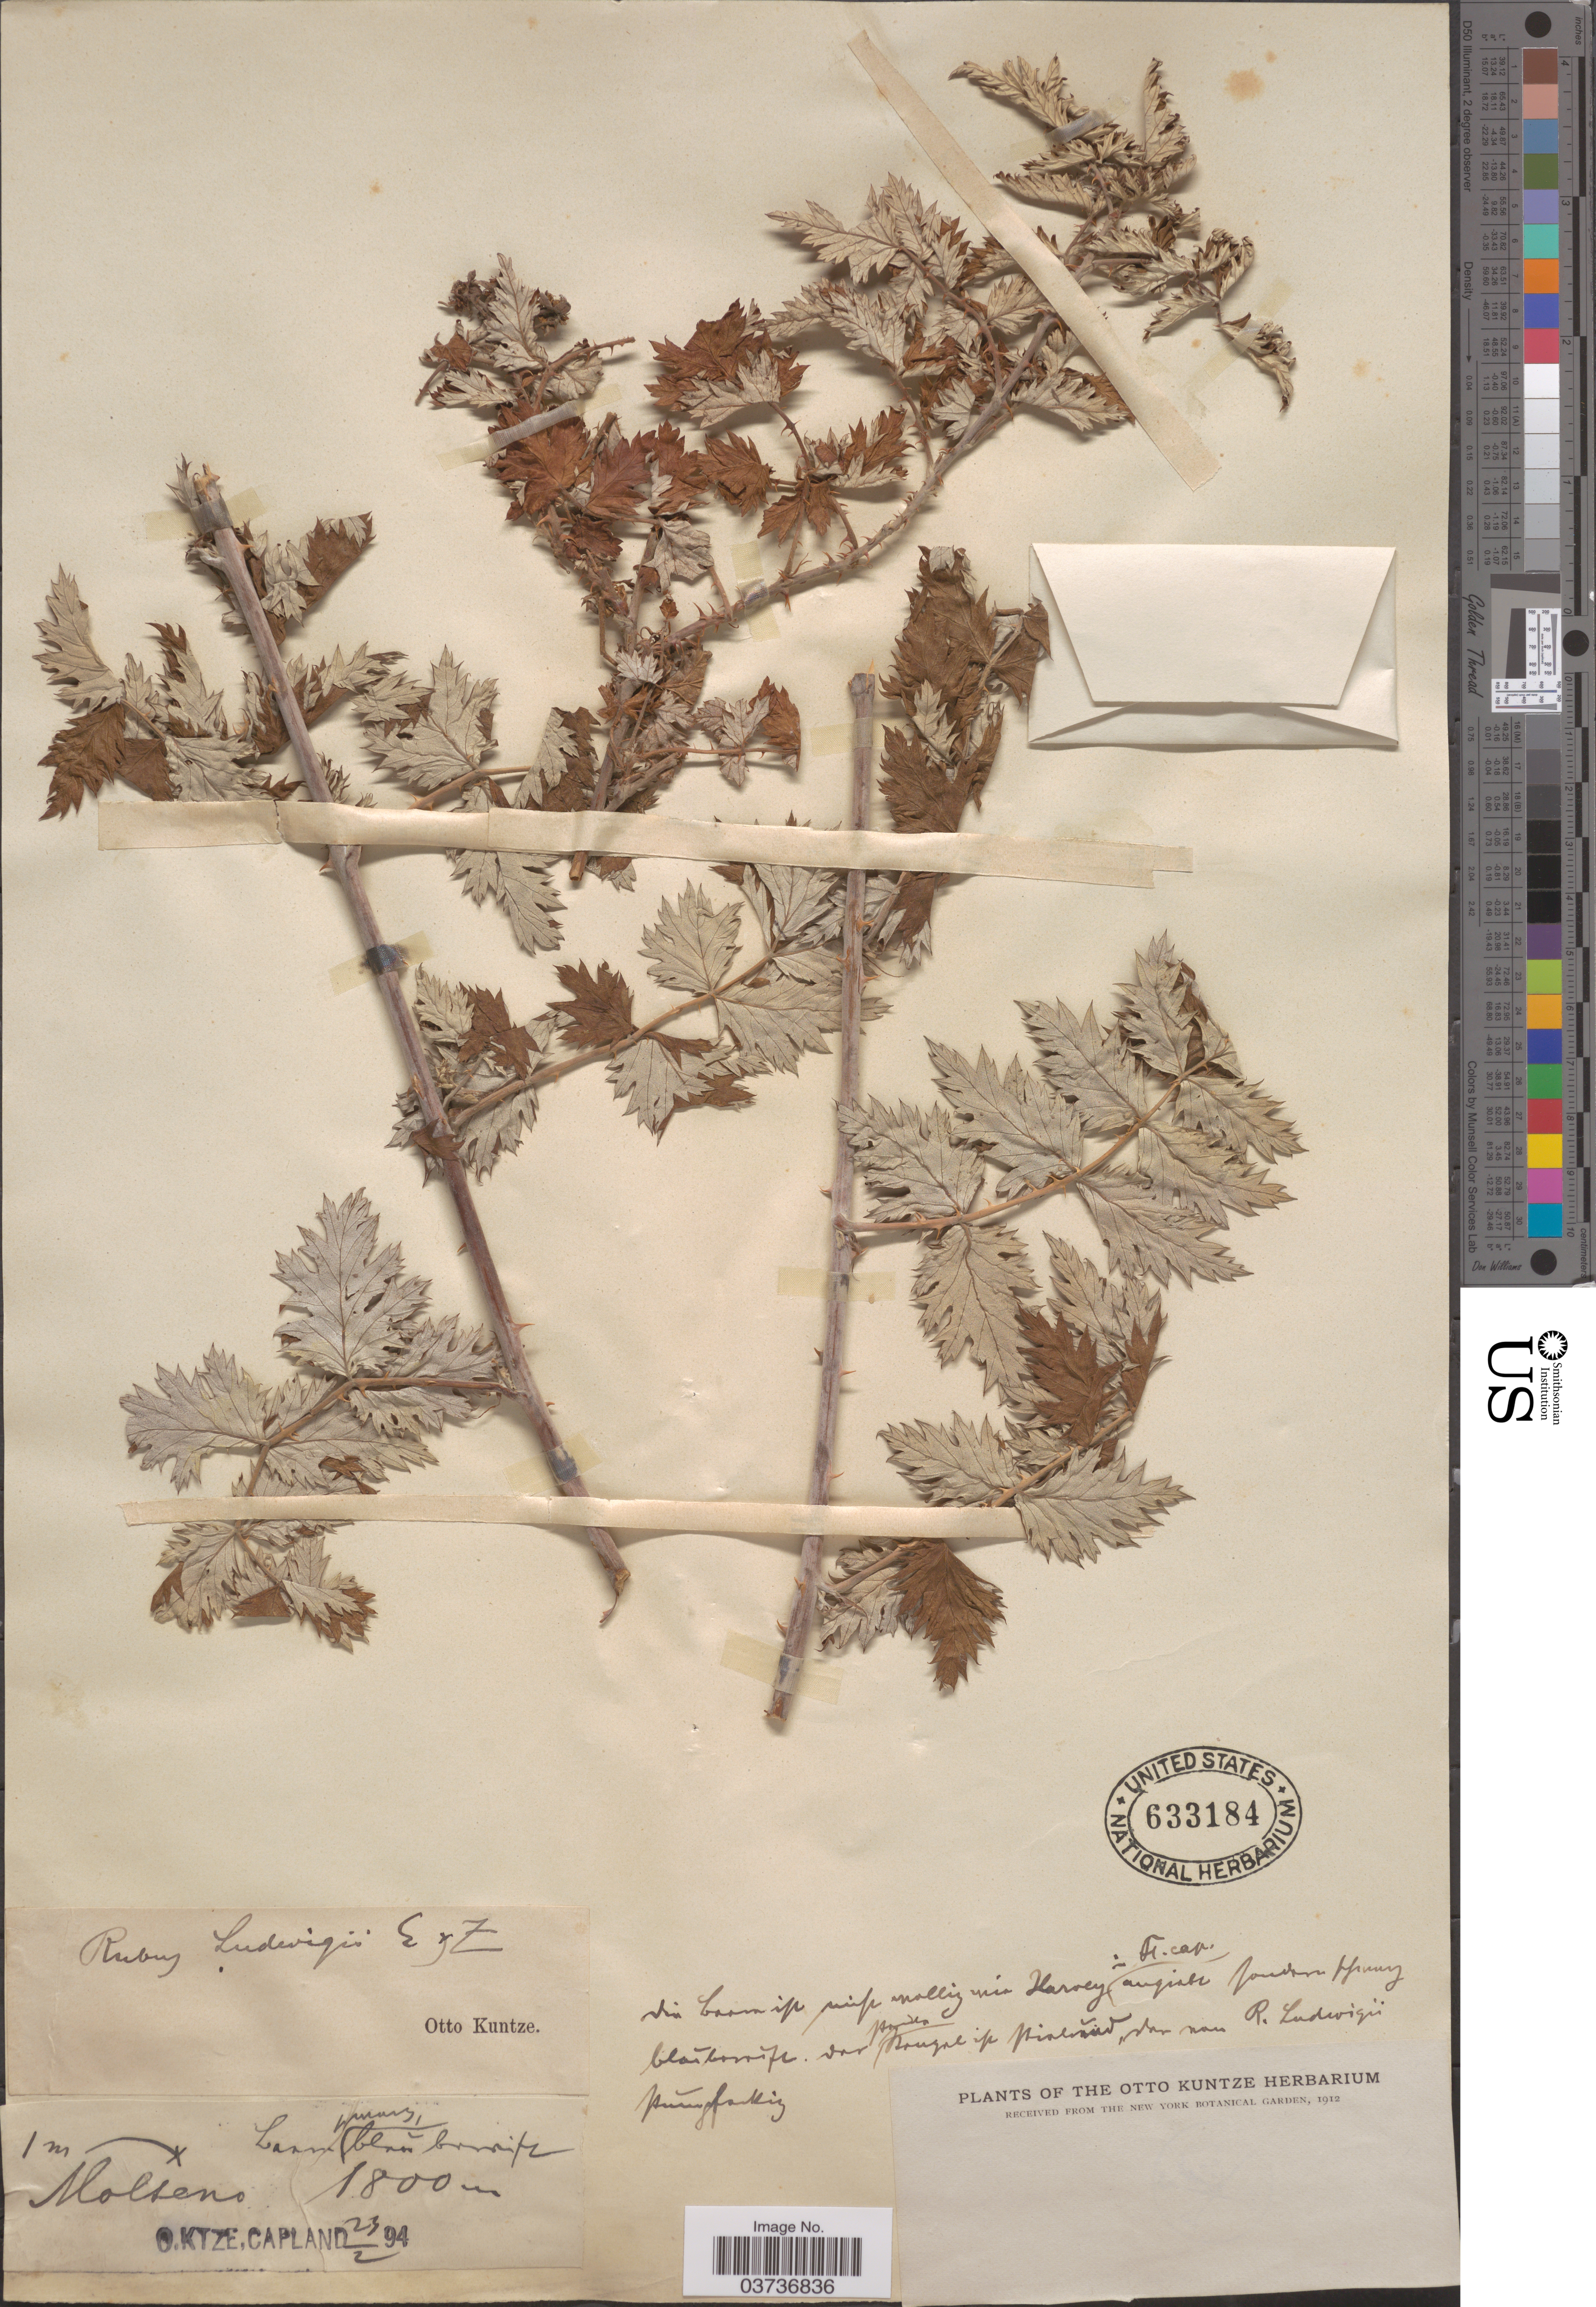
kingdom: Plantae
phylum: Tracheophyta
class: Magnoliopsida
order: Rosales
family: Rosaceae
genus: Rubus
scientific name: Rubus ludwigii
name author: Eckl. & Zeyh.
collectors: C.E.O. Kuntze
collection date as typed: Transcribed d/m/y: 23/2/94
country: South Africa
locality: Molteno. Capland.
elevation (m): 1800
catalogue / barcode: US 633184